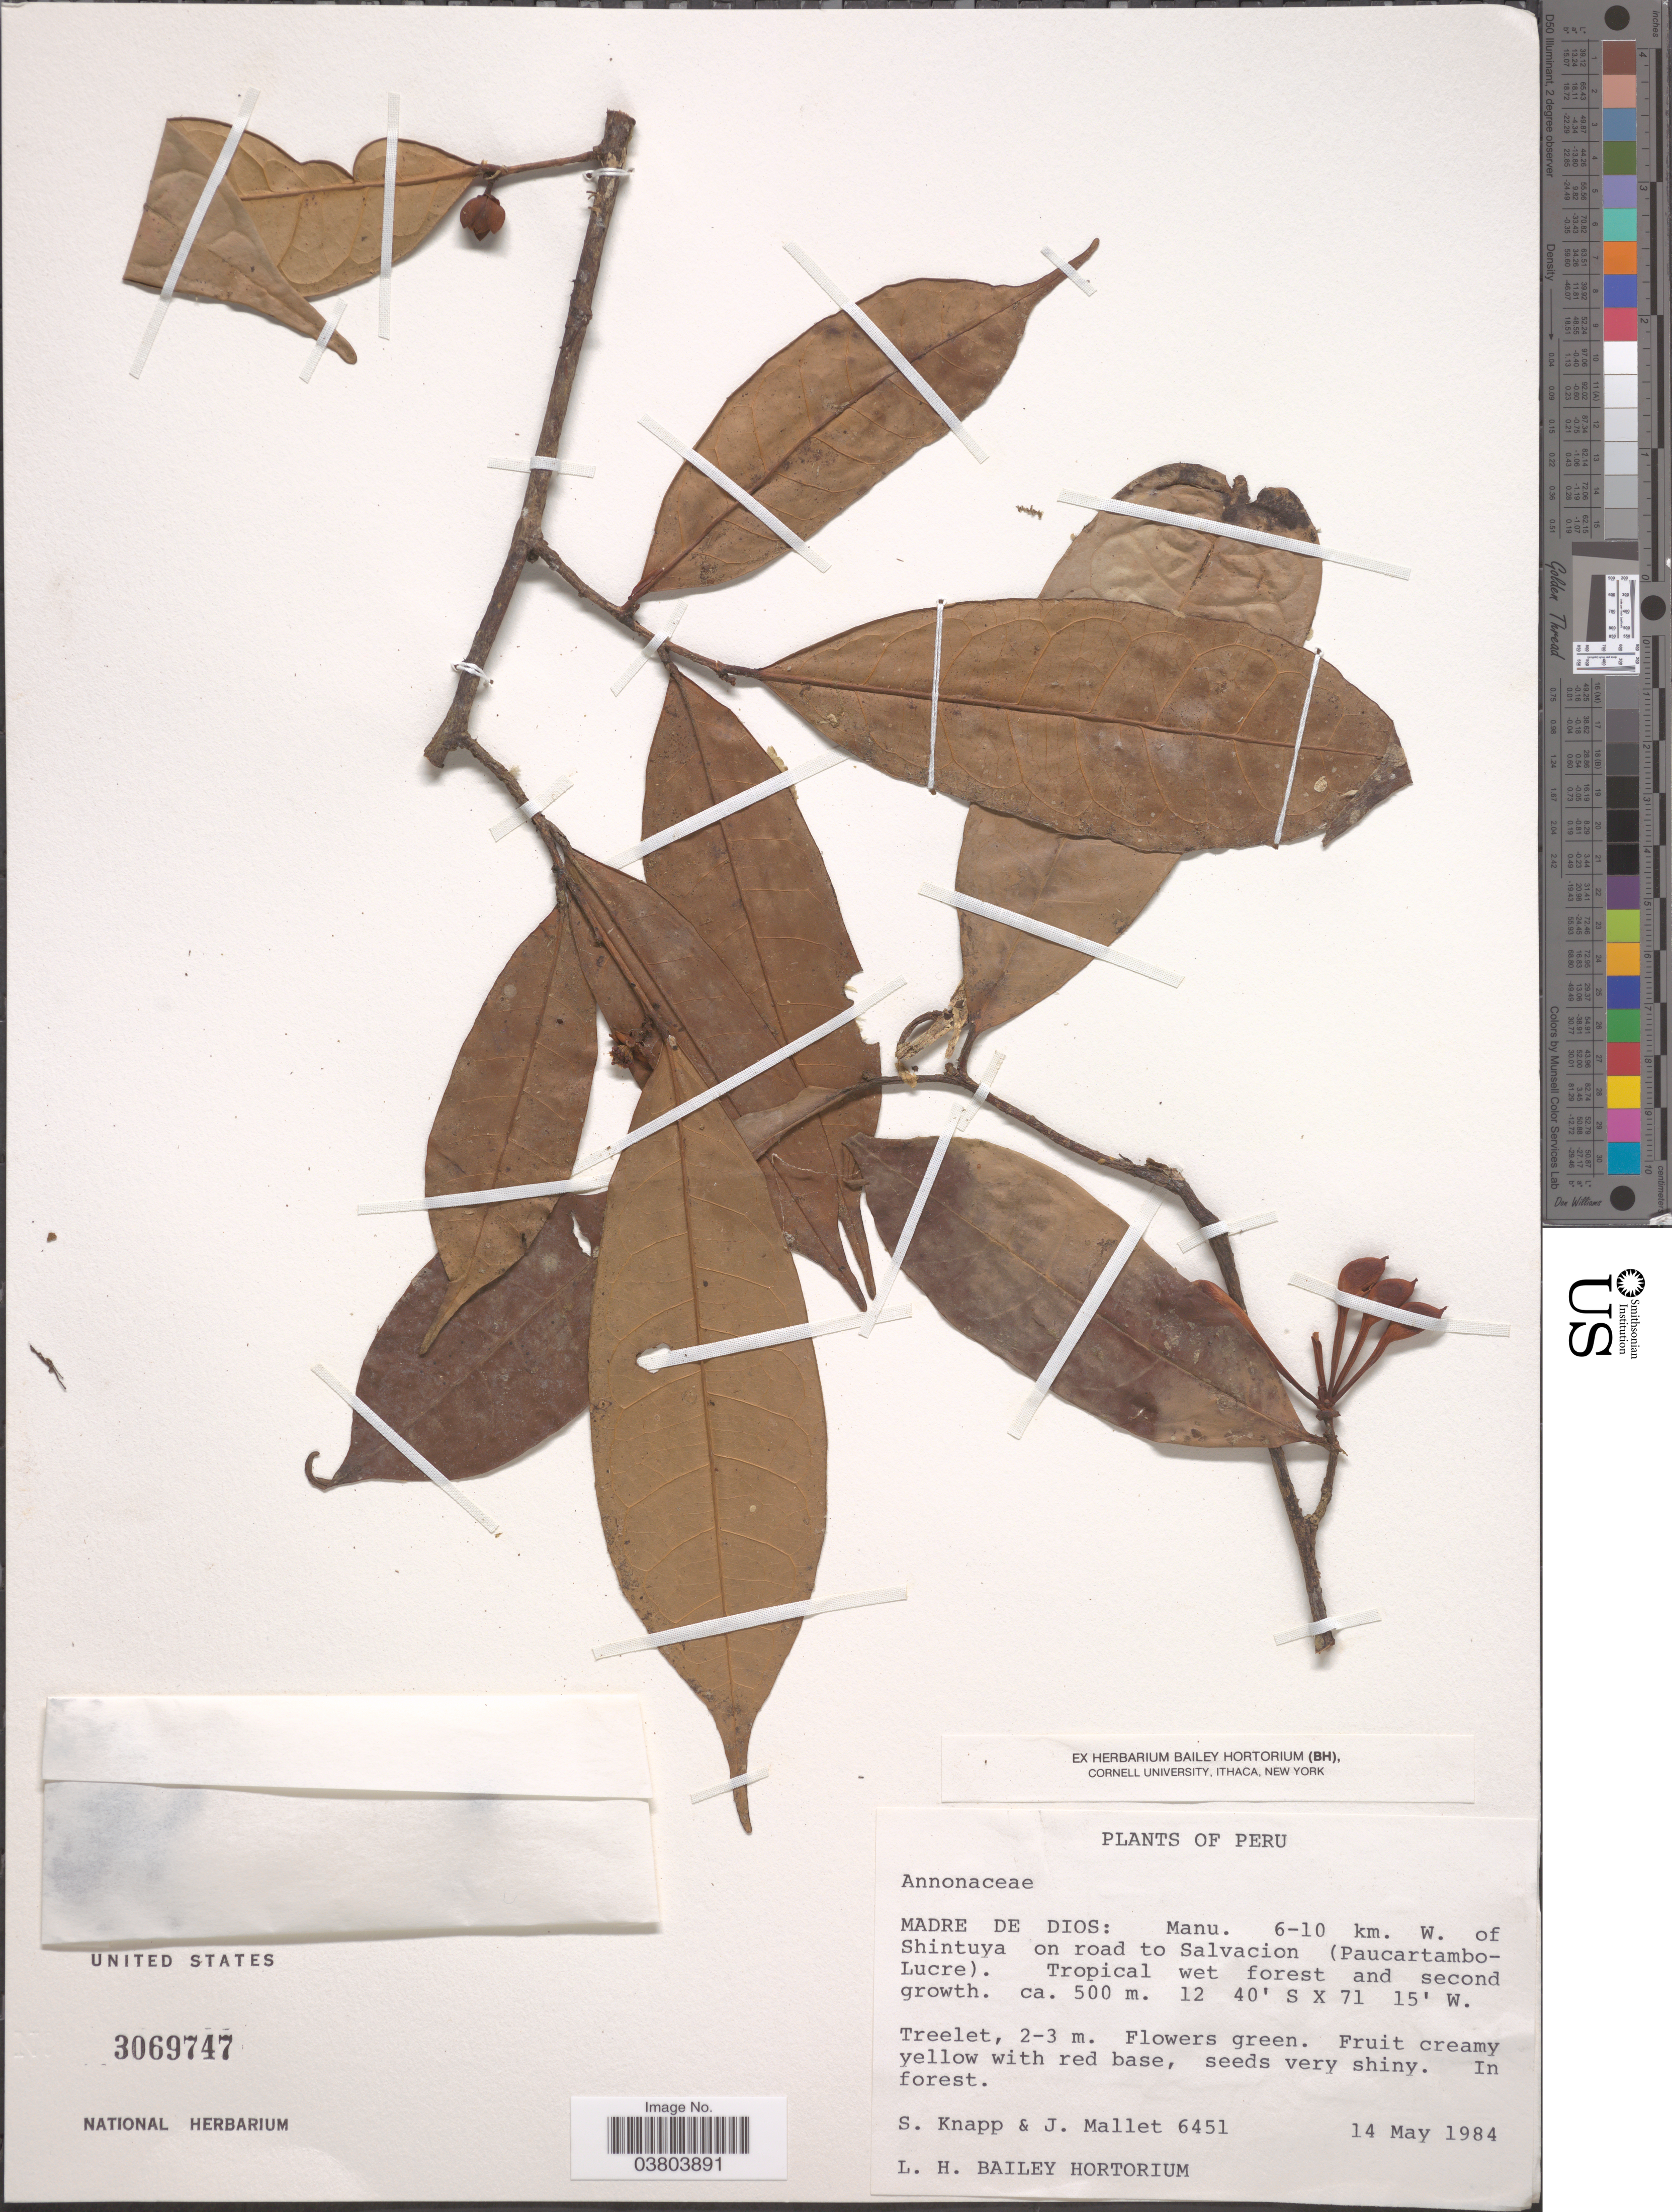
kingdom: Plantae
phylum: Tracheophyta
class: Magnoliopsida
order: Magnoliales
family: Annonaceae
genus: Anaxagorea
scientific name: Anaxagorea sp.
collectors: S. Knapp & J. Mallet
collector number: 6451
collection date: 1984-05-14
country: Peru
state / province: Madre de Dios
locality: Manu. 6-10 km. W. of Shintuya on road to Salvacion (Paucartambo-Lucre).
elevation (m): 500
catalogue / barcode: US 3069747